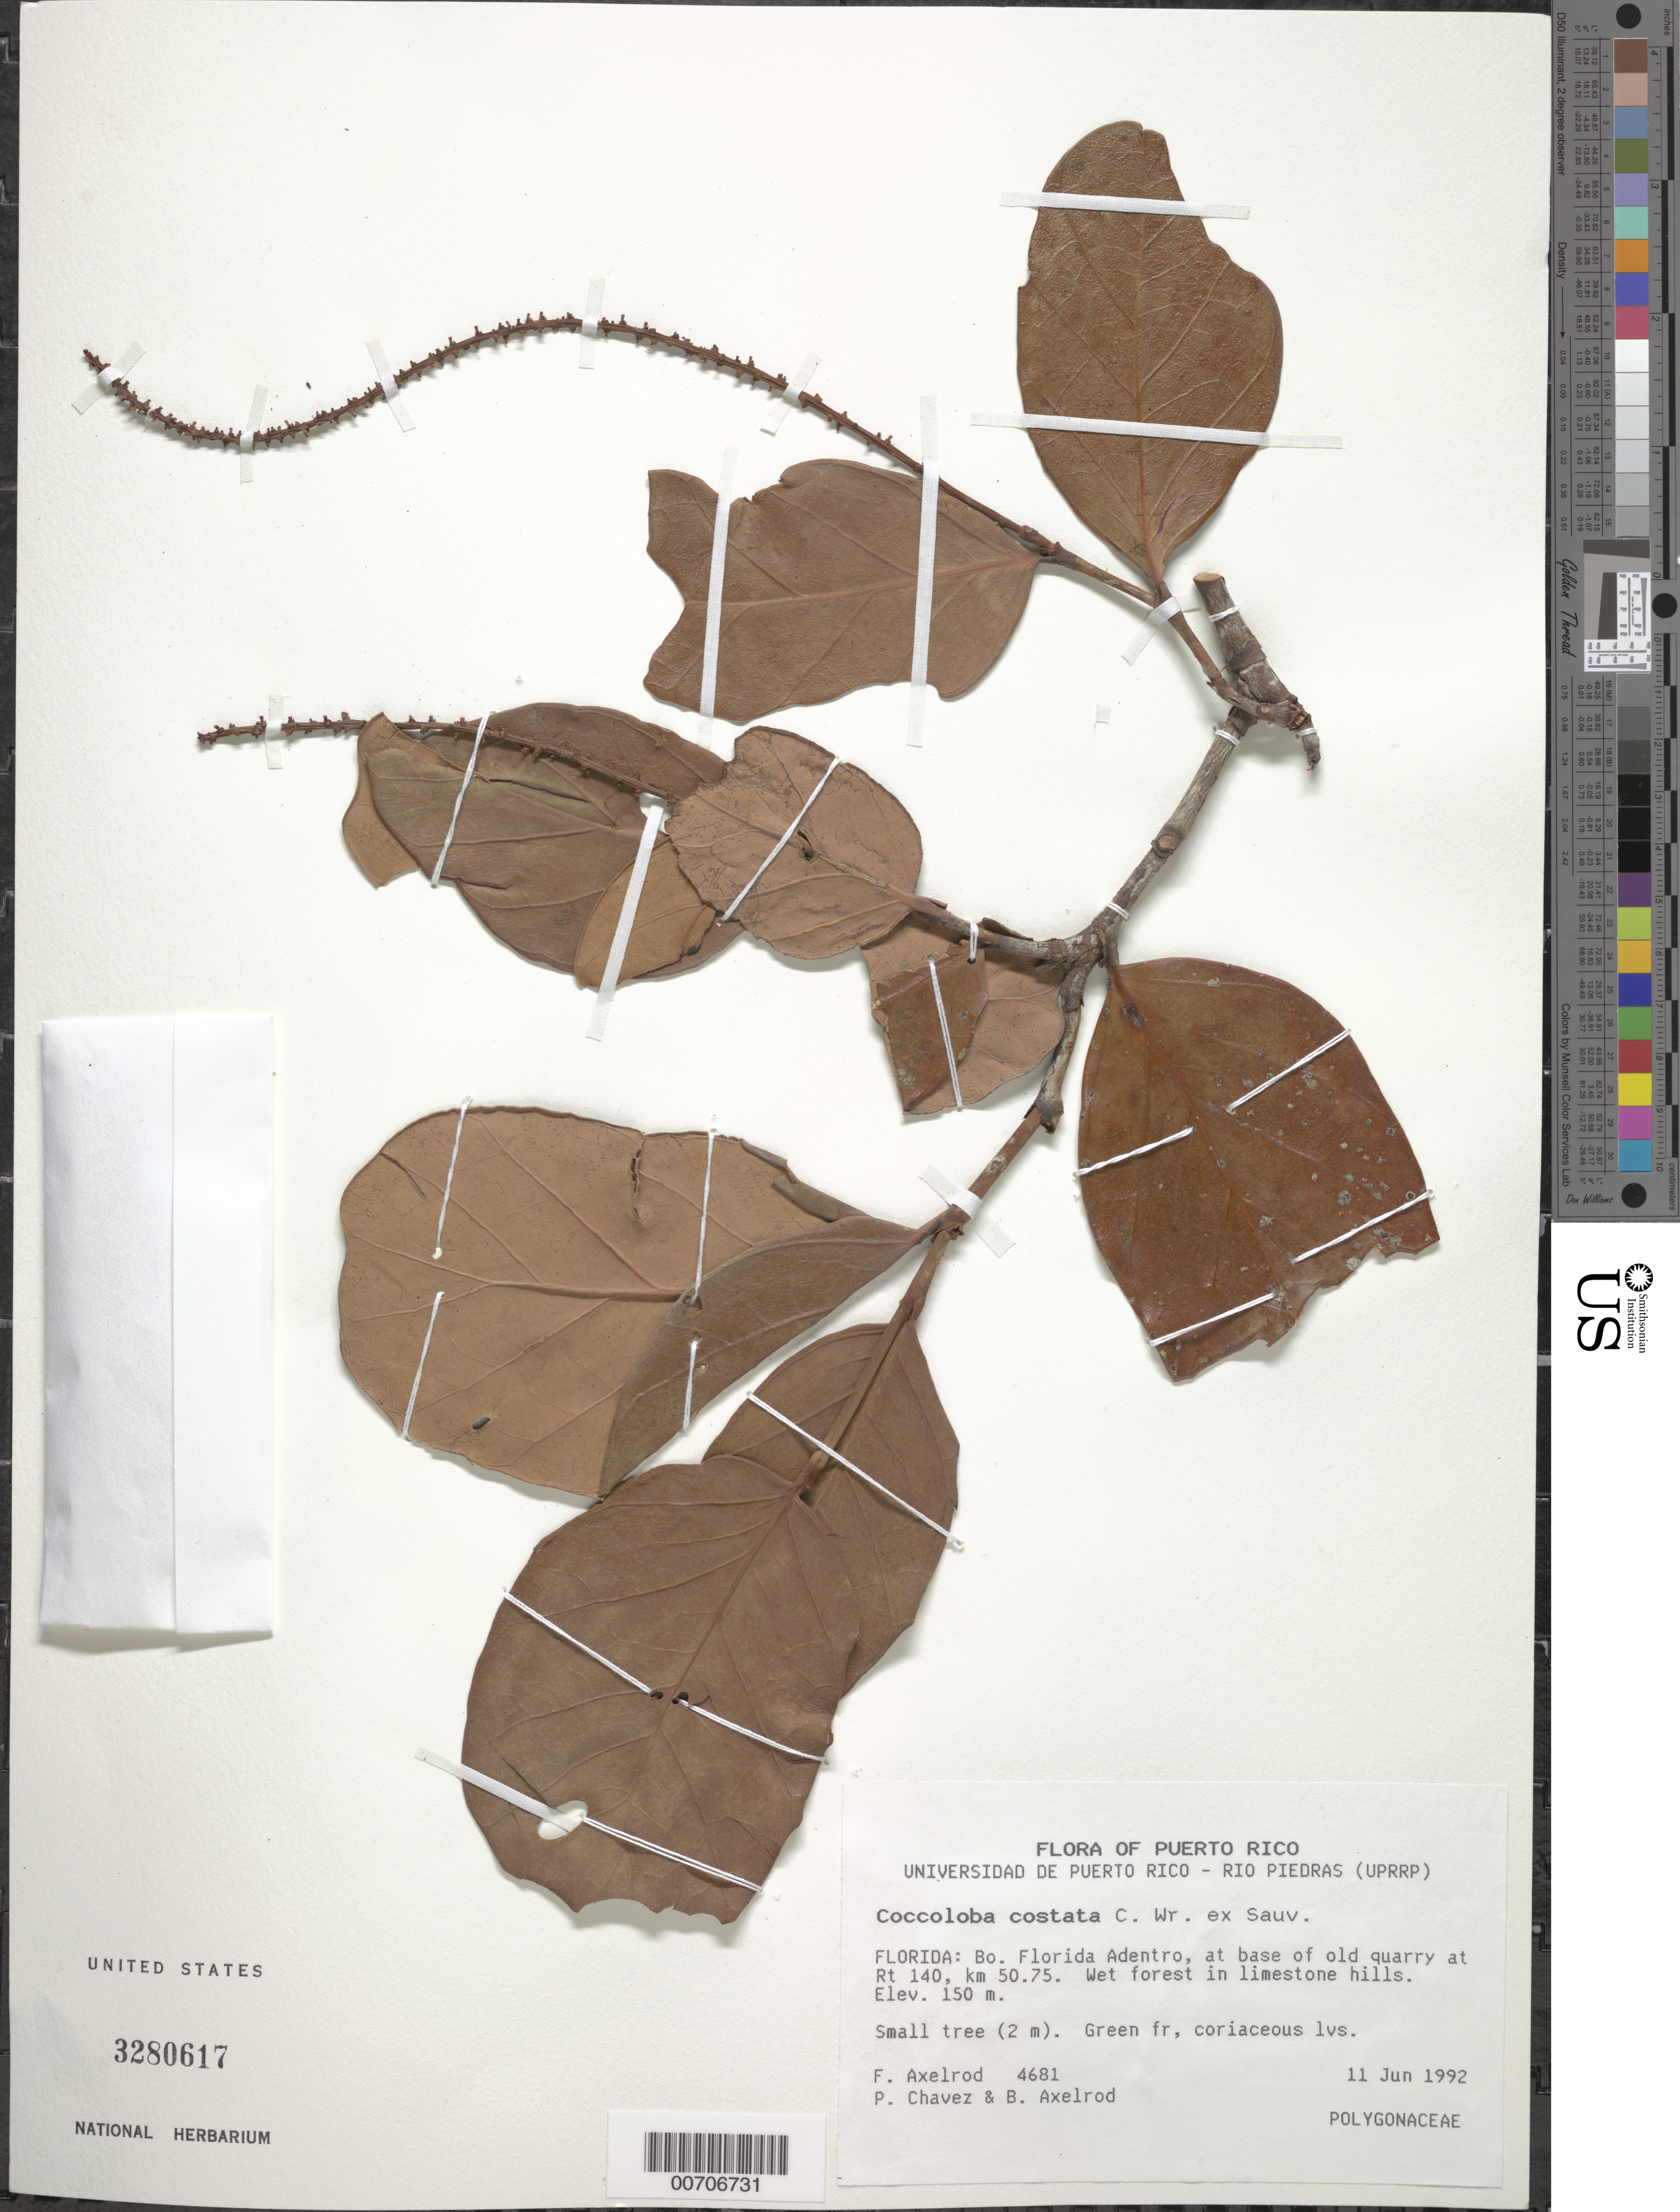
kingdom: Plantae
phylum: Tracheophyta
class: Magnoliopsida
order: Caryophyllales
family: Polygonaceae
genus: Coccoloba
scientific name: Coccoloba costata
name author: C. Wright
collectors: F. S. Axelrod, P. Chavez & B. Axelrod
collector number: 4681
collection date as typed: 11 Jun 1992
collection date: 1992-06-11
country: Puerto Rico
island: Greater Antilles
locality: Florida: Bo. Florida Adentro, at base of old quarry at Rt. 140, km 50.75.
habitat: Wet forest in limestone hills.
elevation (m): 150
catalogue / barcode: US 3280617